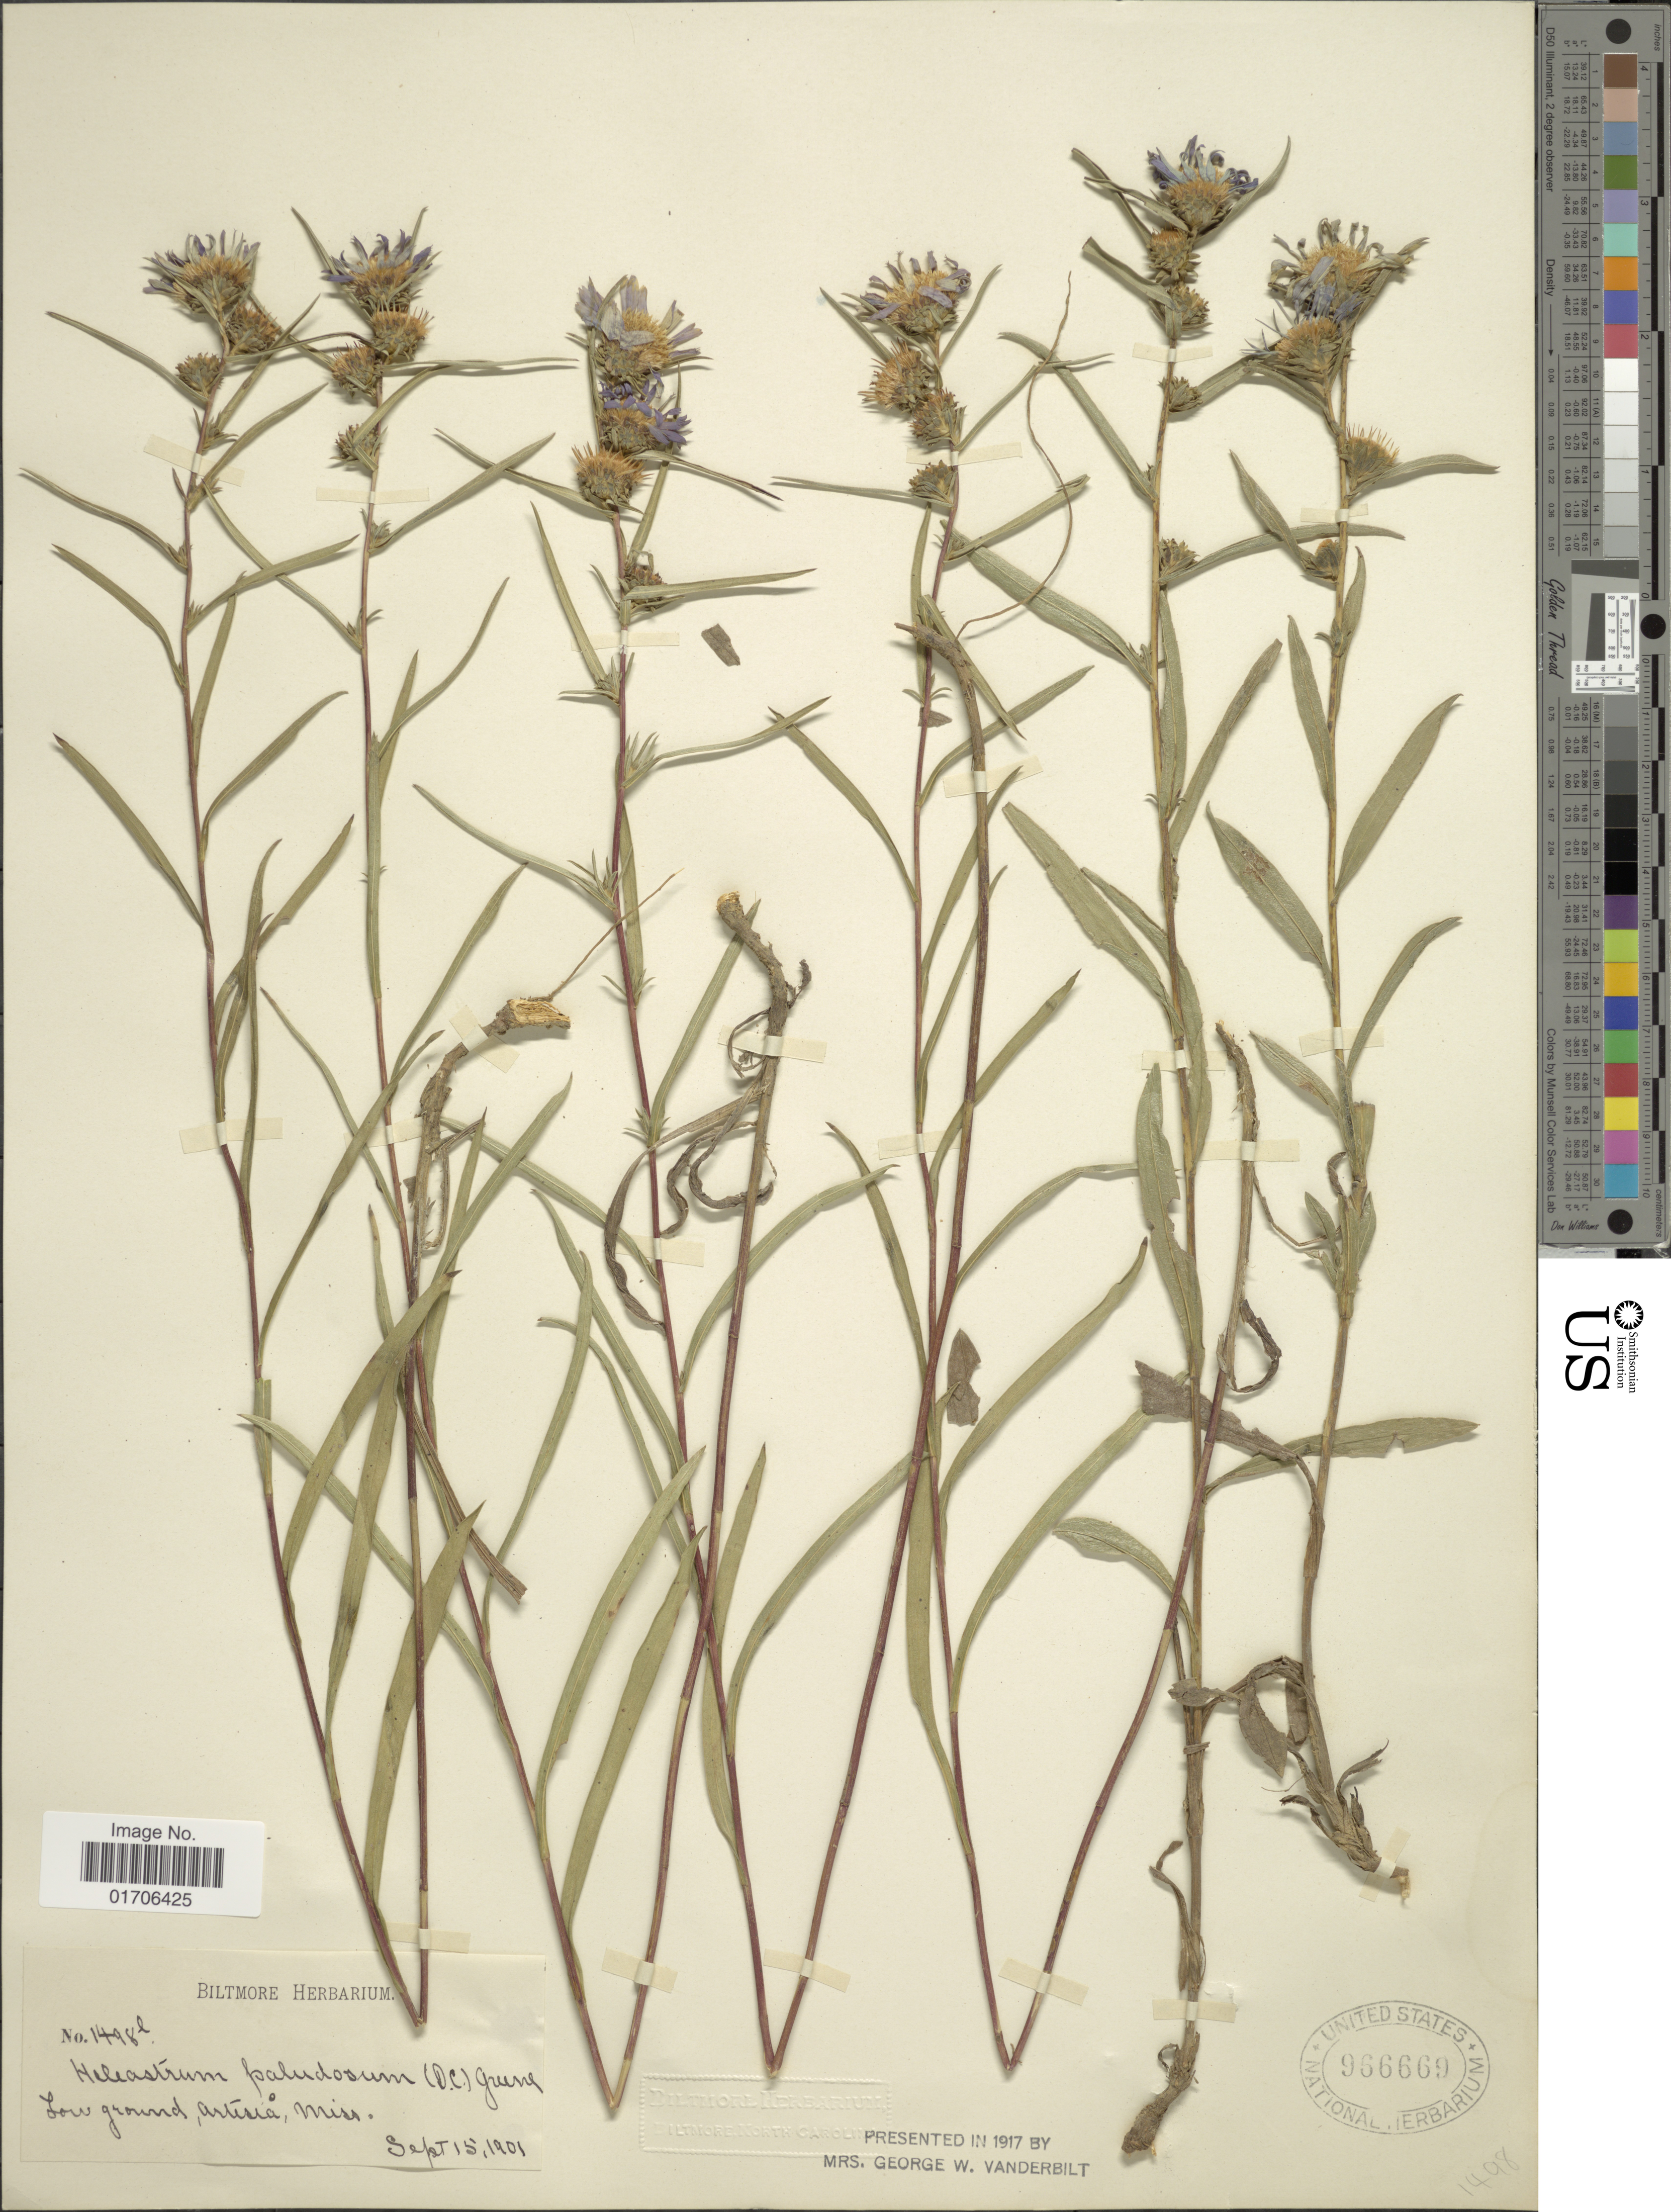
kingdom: Plantae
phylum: Tracheophyta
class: Magnoliopsida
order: Asterales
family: Asteraceae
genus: Eurybia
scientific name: Eurybia hemispherica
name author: G.L. Nesom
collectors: ex herb. Biltmore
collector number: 1498l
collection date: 1901-09-15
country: United States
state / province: Mississippi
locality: Low ground, Arteria, Miss.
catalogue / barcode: US 966669